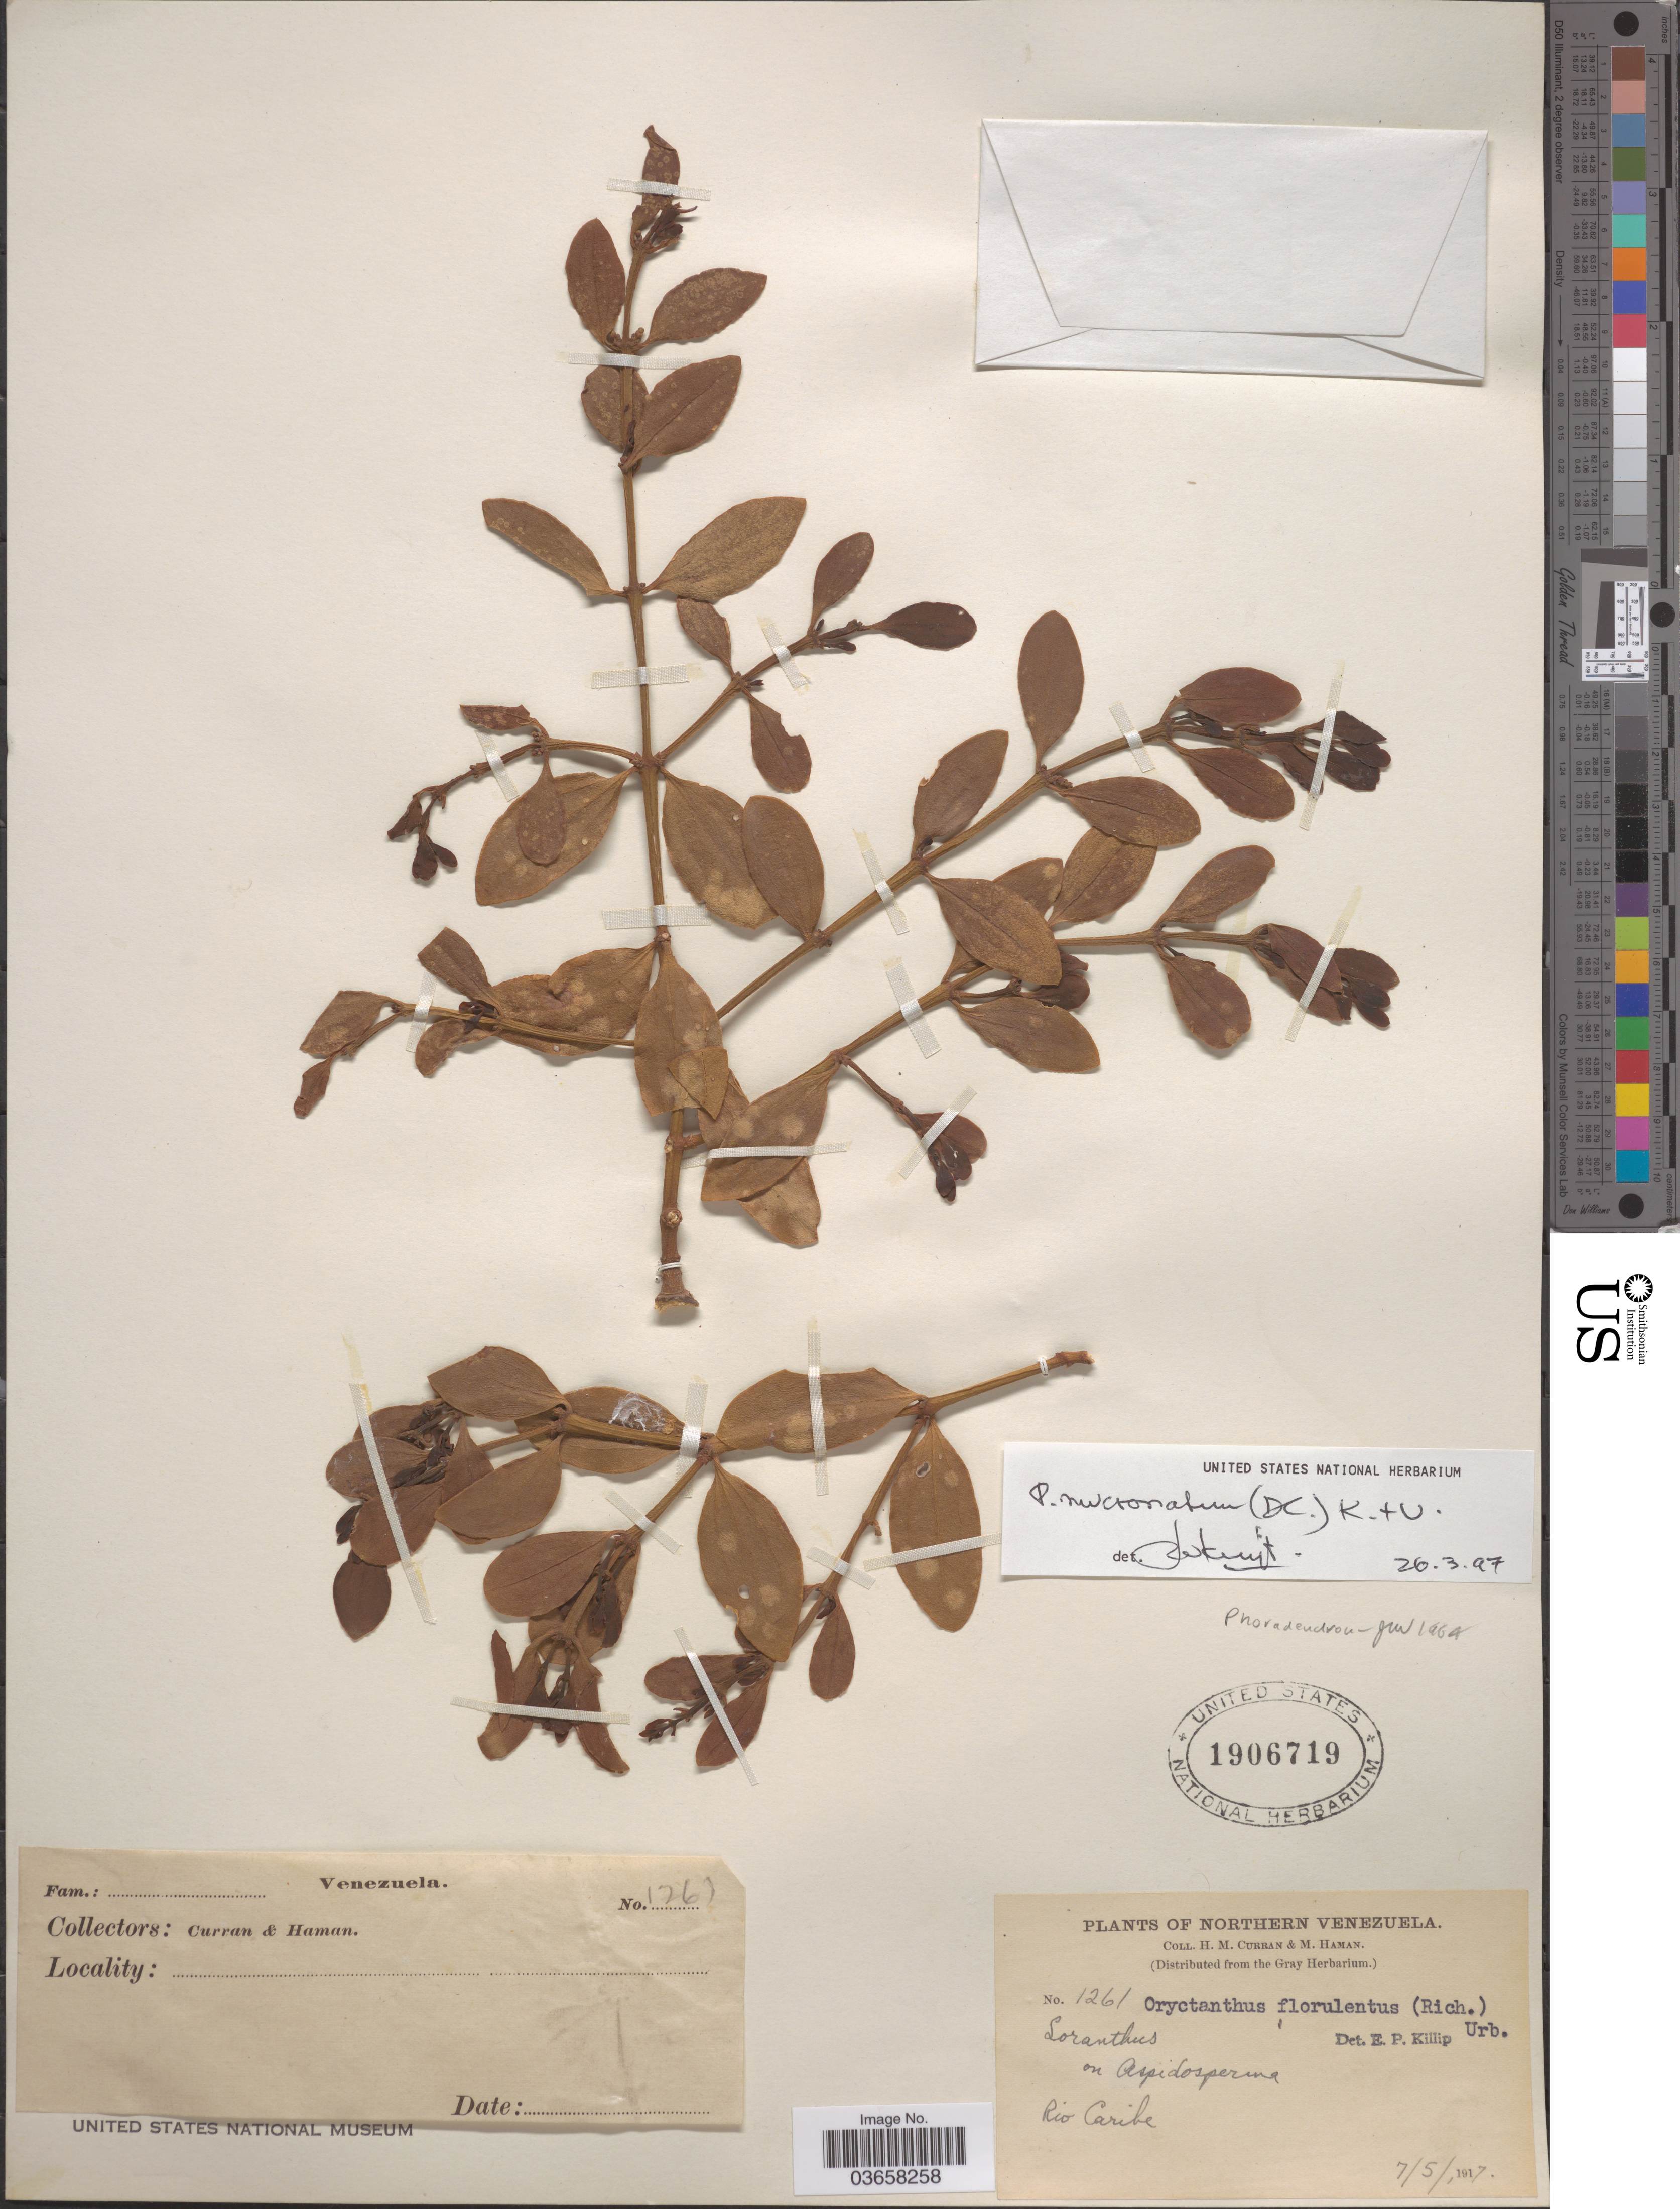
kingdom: Plantae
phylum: Tracheophyta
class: Magnoliopsida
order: Santalales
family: Viscaceae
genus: Phoradendron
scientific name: Phoradendron mucronatum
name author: (DC.) Krug & Urb.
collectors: H. M. Curran & M. Haman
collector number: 1261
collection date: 1917-05-07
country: Venezuela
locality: Northern Venezuela. Rio Caribe.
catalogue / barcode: US 1906719